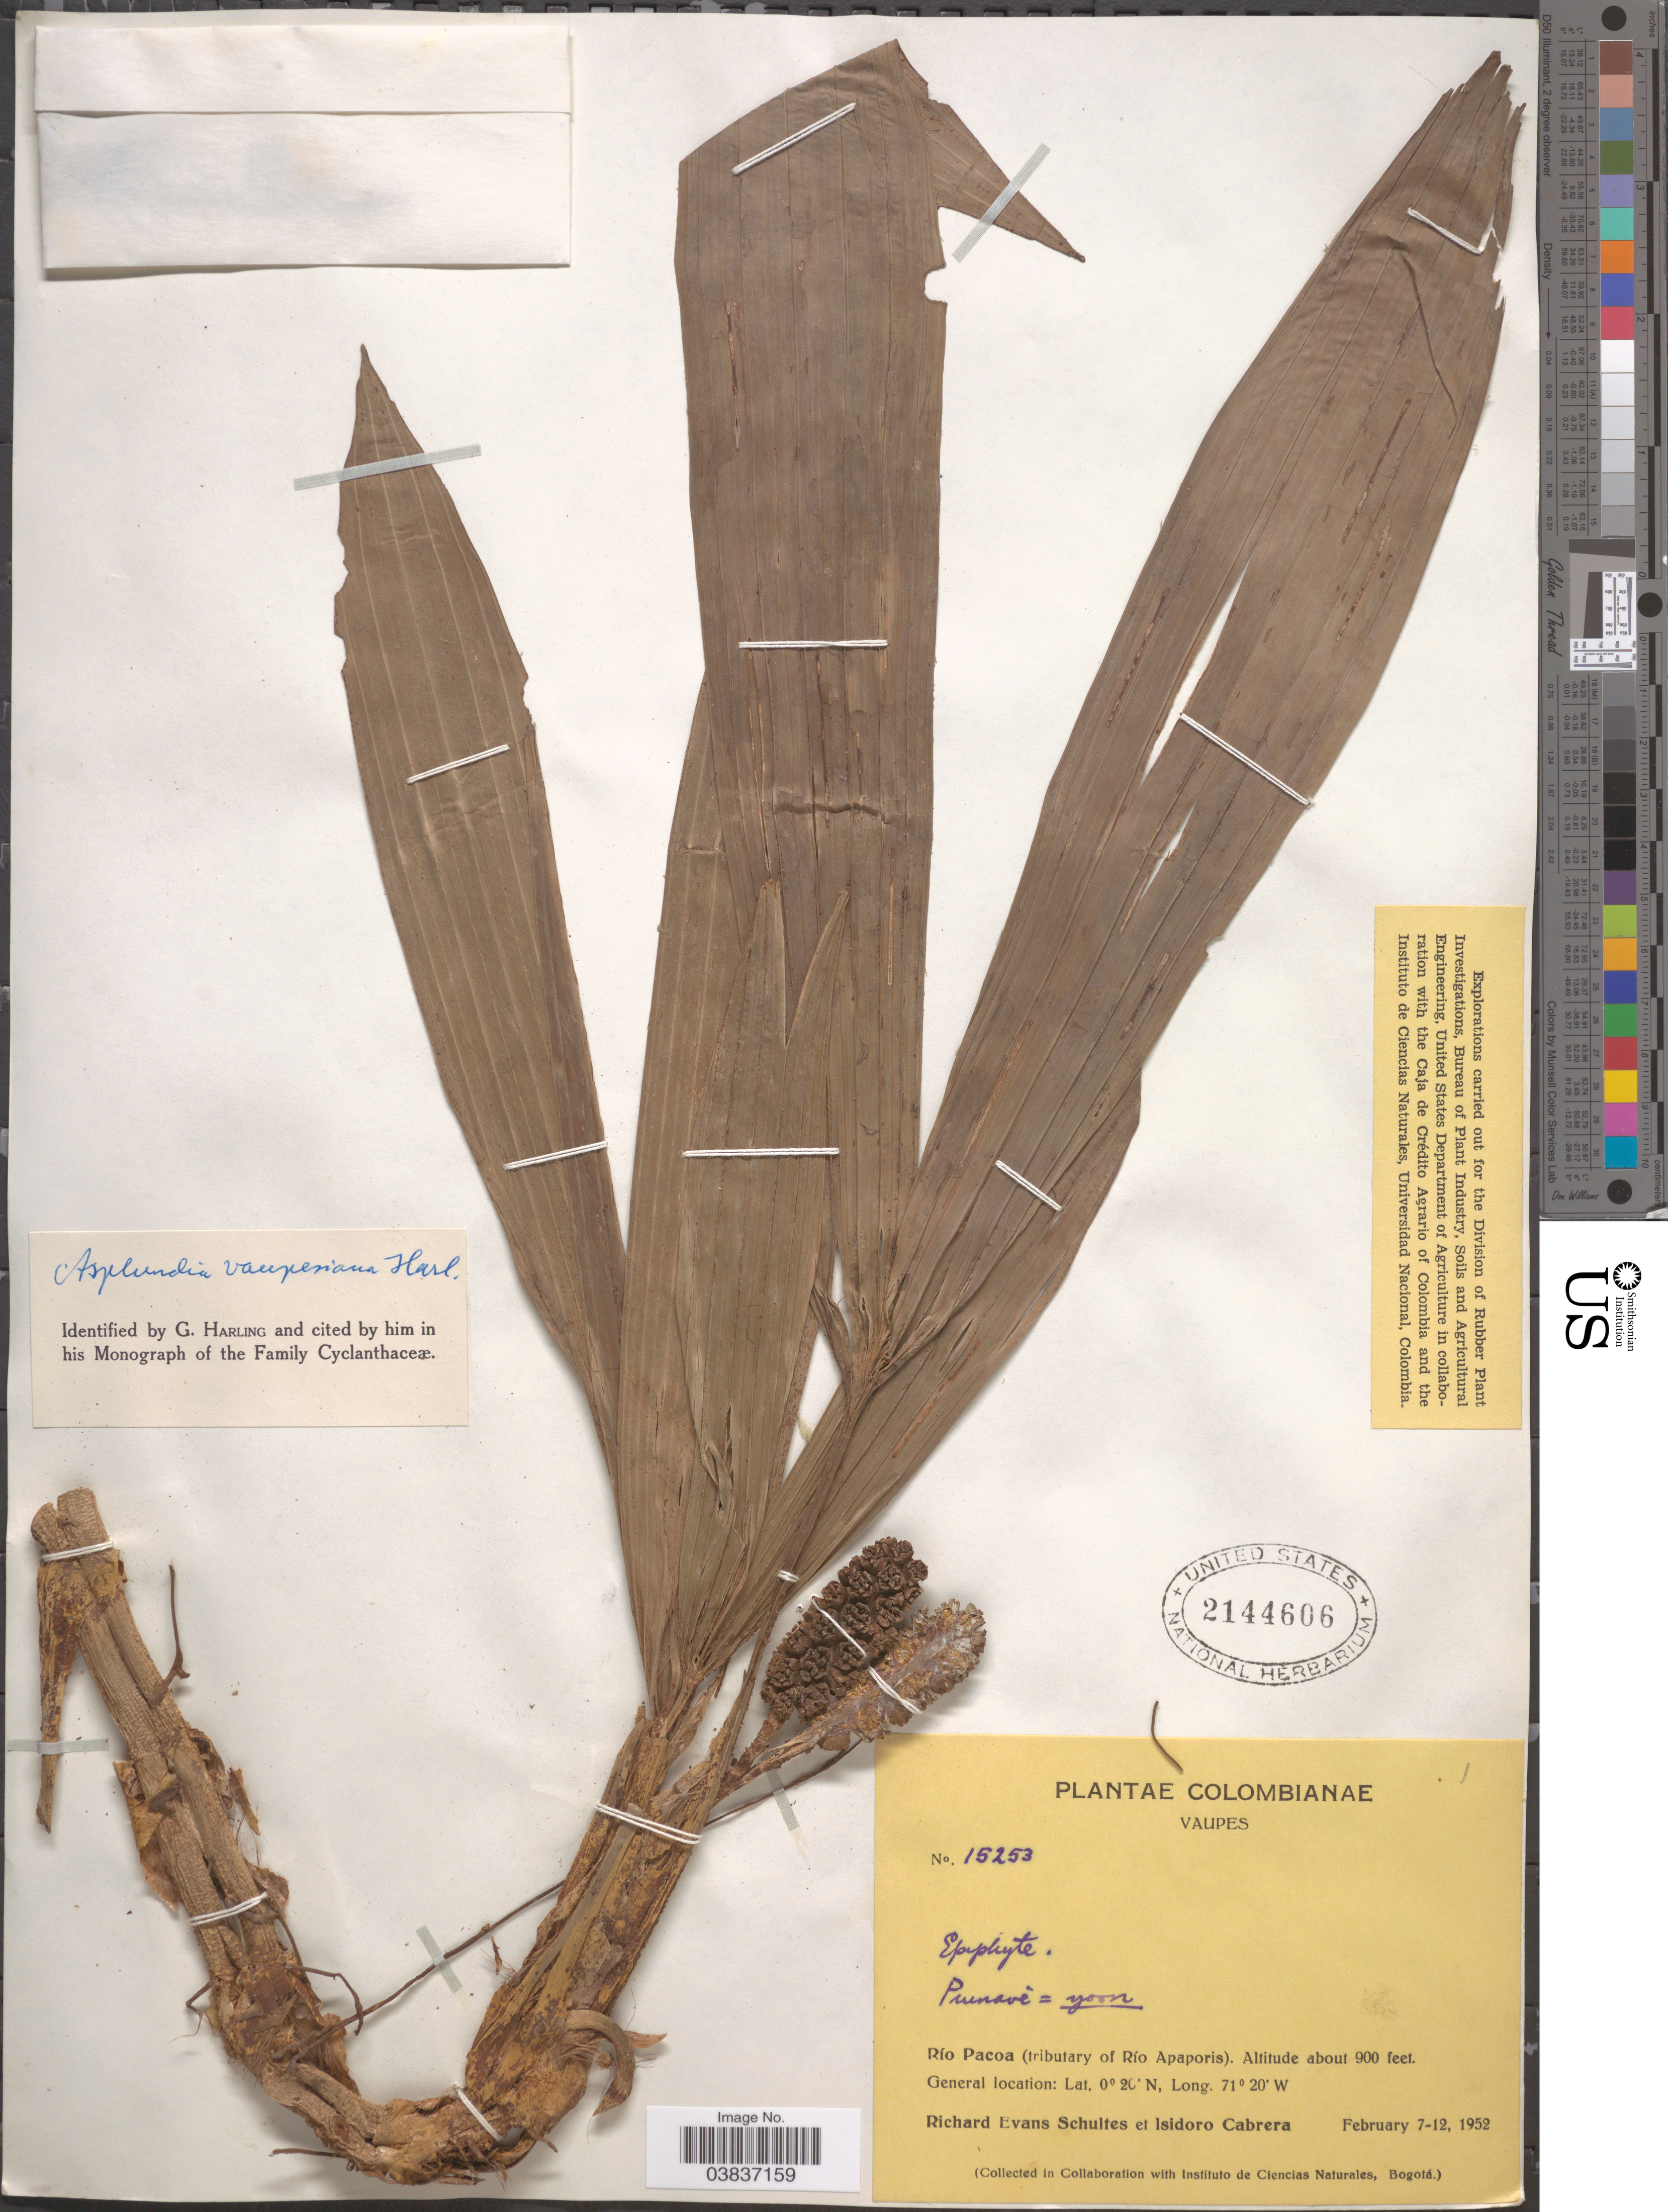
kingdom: Plantae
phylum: Tracheophyta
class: Liliopsida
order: Pandanales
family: Cyclanthaceae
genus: Asplundia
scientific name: Asplundia vaupesiana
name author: Harling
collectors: R. E. Schultes & I. Cabrera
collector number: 15253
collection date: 1952-02-07/1952-02-12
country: Colombia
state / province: Vaupés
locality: Río Pacoa (tributary of Río Apaporis).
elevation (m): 274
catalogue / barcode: US 2144606